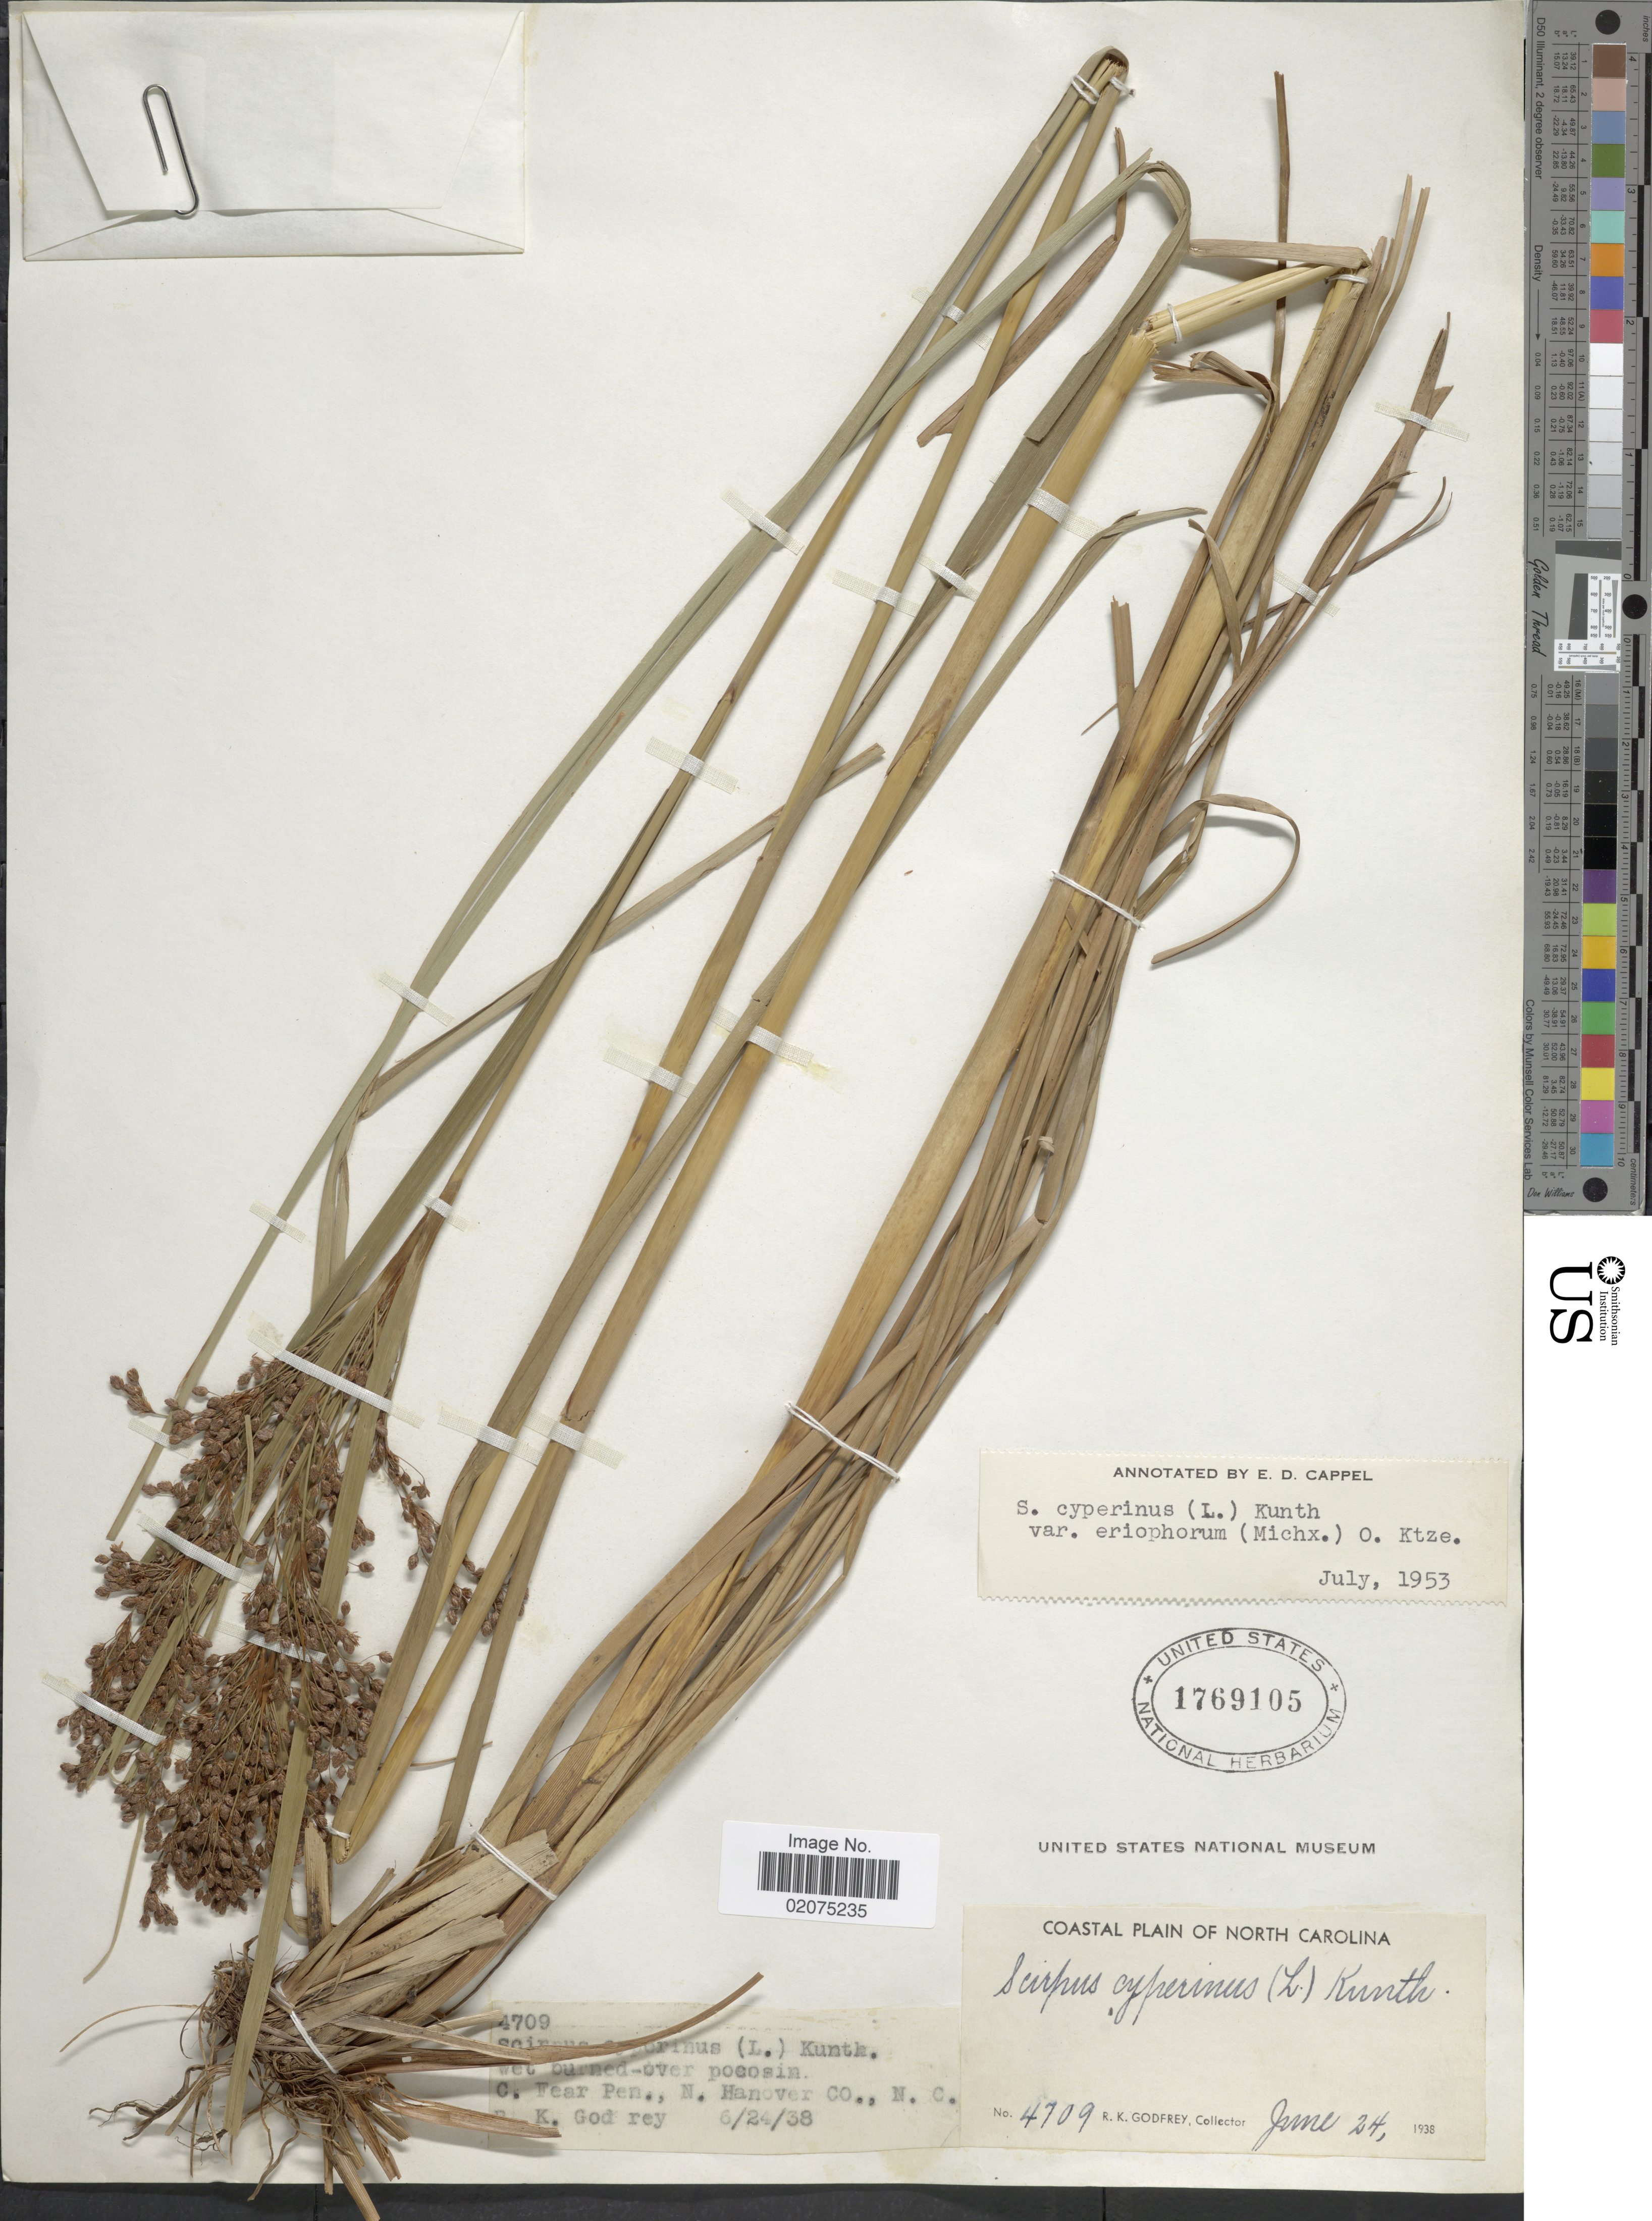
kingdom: Plantae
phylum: Tracheophyta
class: Liliopsida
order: Poales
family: Cyperaceae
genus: Scirpus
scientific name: Scirpus cyperinus var. eriophorum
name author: (Michx.) Kuntze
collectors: R. K. Godfrey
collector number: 4709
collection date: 1938-06-24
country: United States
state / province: North Carolina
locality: Coastal Plain of North Carolina, C. Fear Pen., N. Hanover Co., N.C.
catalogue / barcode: US 1769105